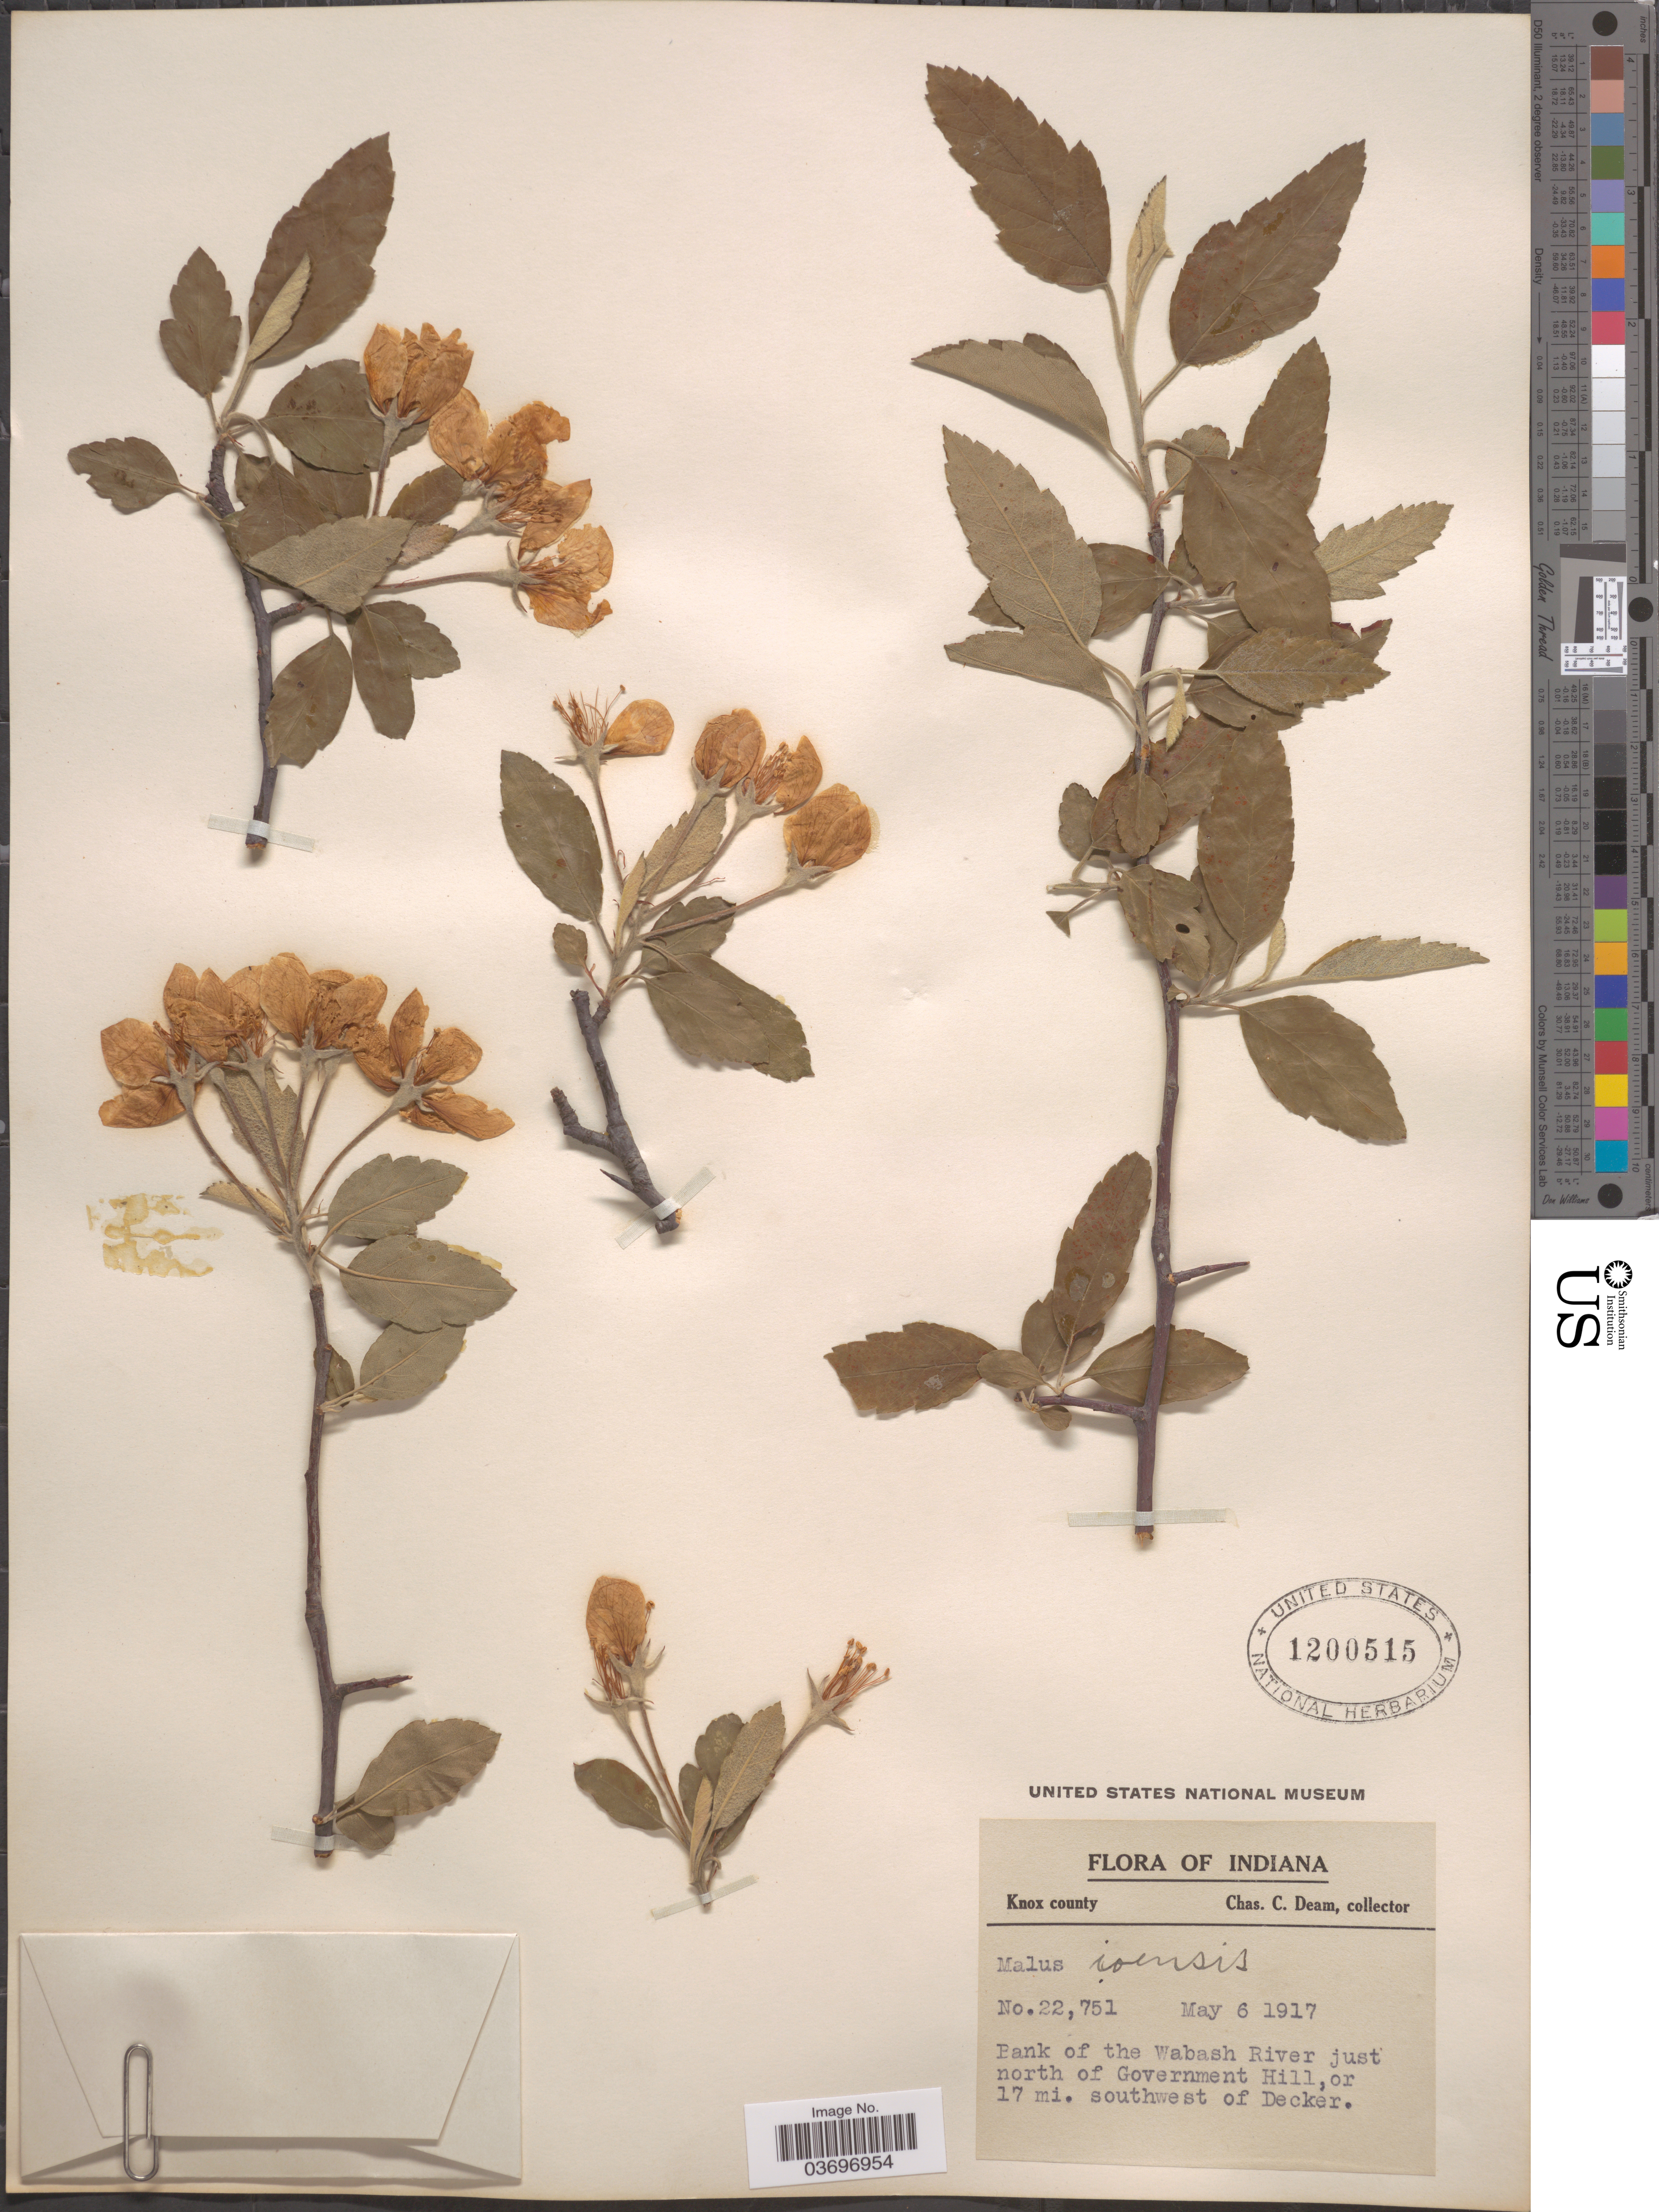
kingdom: Plantae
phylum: Tracheophyta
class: Magnoliopsida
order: Rosales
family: Rosaceae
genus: Malus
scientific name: Malus ioensis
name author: (Alph. Wood) Britton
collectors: C. C. Deam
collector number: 22751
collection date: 1917-05-06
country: United States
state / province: Indiana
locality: Knox county. Bank of the Wabash River just north of Goverment Hill, or 17 mi. southwest of Decker.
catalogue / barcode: US 1200515